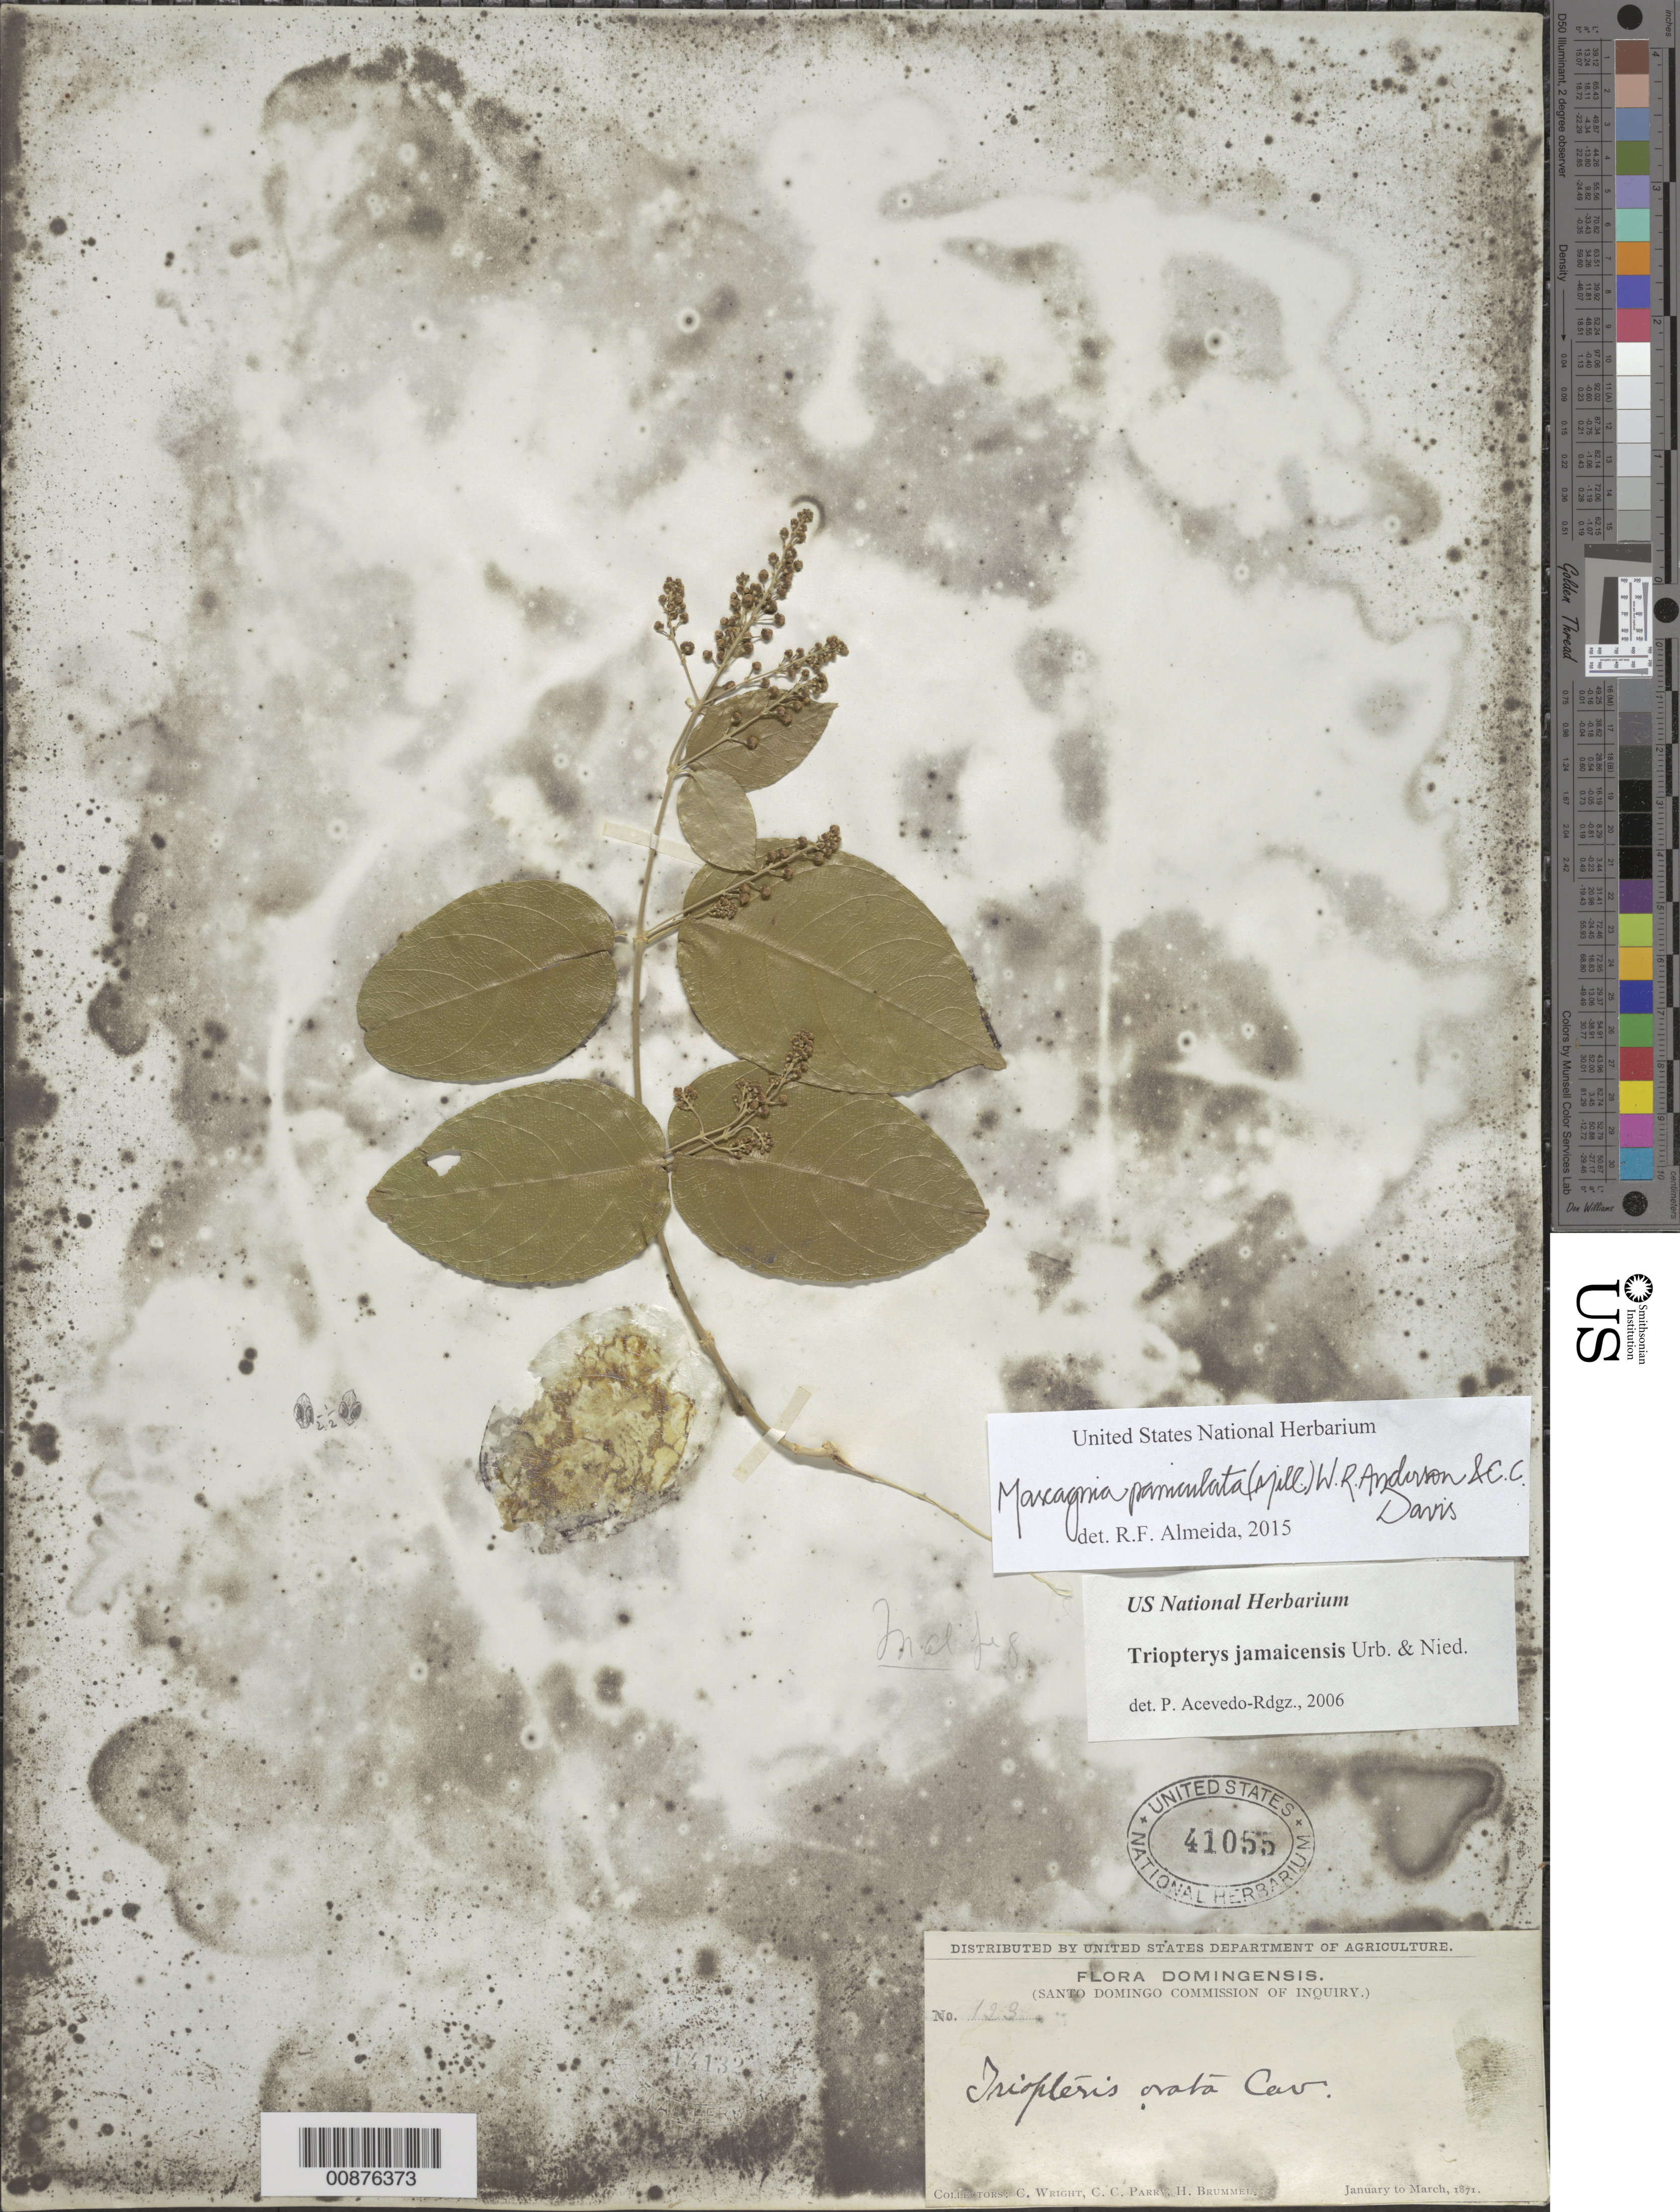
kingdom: Plantae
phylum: Tracheophyta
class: Magnoliopsida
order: Malpighiales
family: Malpighiaceae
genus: Mascagnia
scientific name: Mascagnia paniculata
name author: (Mill.) W.R. Anderson & C. Davis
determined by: De Almeida, R. F., (HUEFS), Universidade Estadual de Feira de Santana (BRAZIL)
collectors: C. Wright, C. C. Parry & H. Brummel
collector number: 123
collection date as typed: Jan 1871 to -- Mar 1871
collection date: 1871-01/1871-03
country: Dominican Republic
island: Hispaniola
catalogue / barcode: US 41055